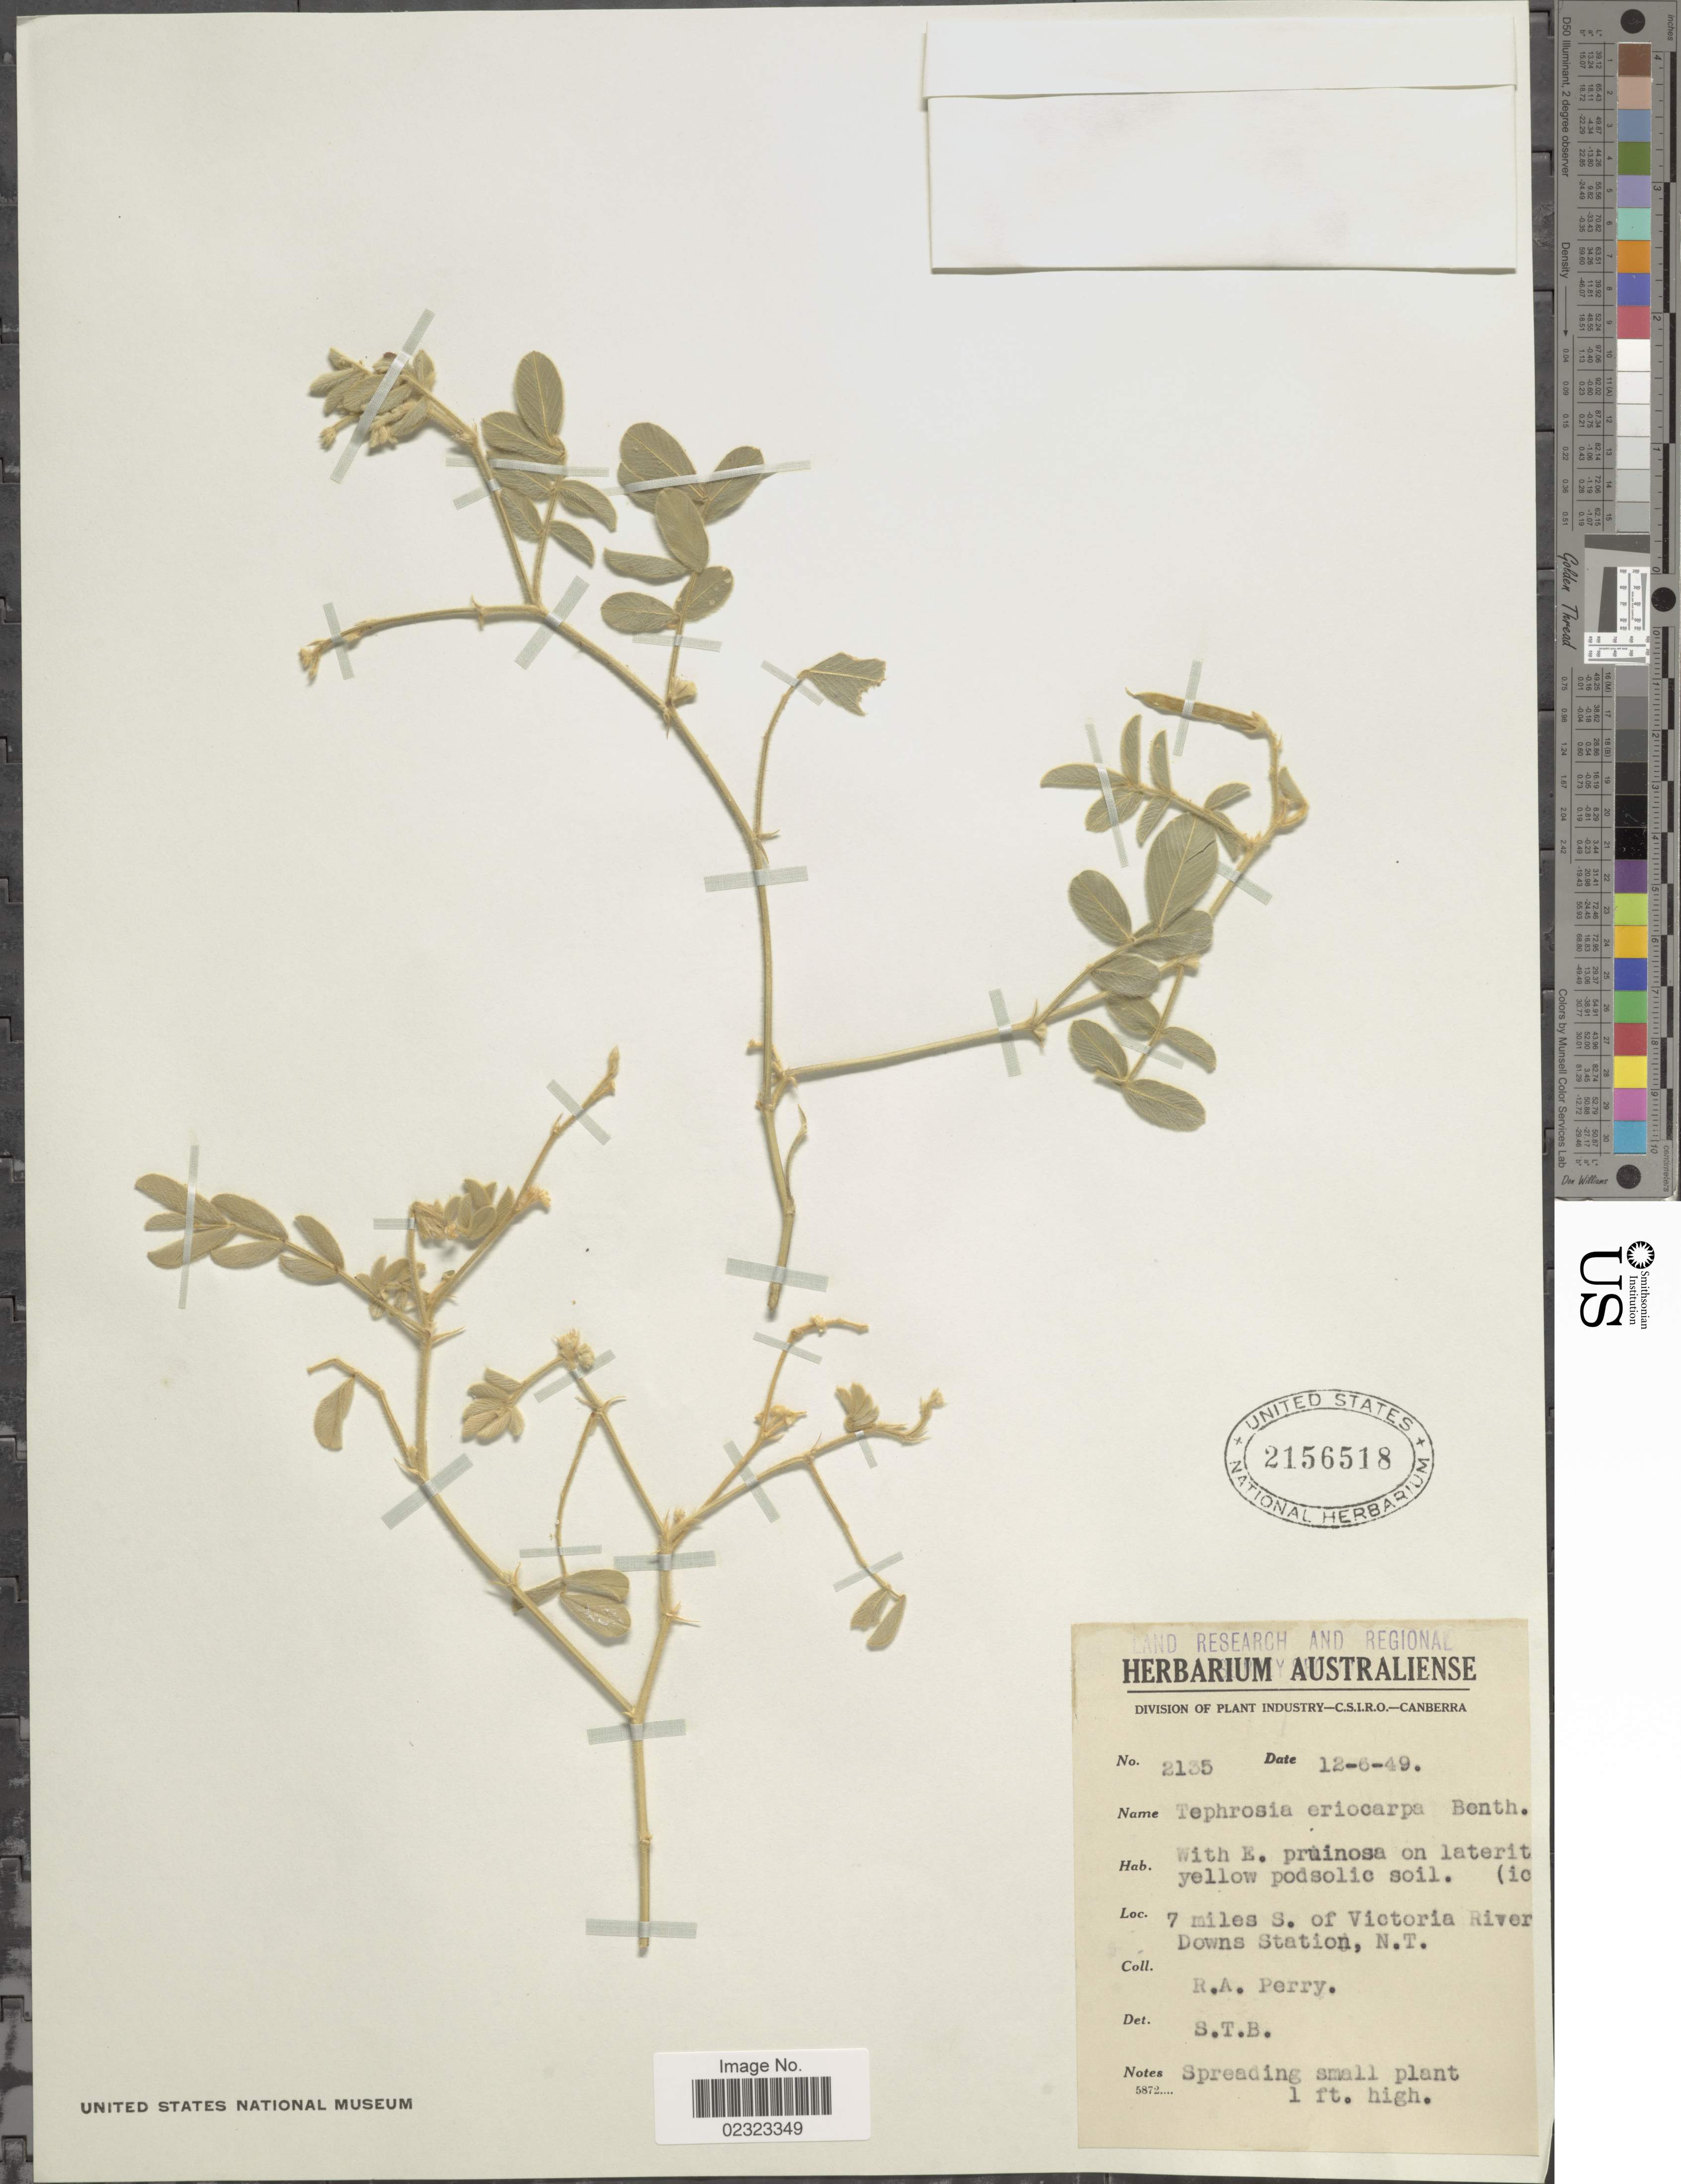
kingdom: Plantae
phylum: Tracheophyta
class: Magnoliopsida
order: Fabales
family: Fabaceae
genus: Tephrosia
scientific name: Tephrosia eriocarpa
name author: Benth.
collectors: Perry, R. A.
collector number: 2135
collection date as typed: Transcribed d/m/y: 12/6/49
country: Australia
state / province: Northern Territory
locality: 7 miles S. of Victoria River Downs Station.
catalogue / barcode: US 2156518